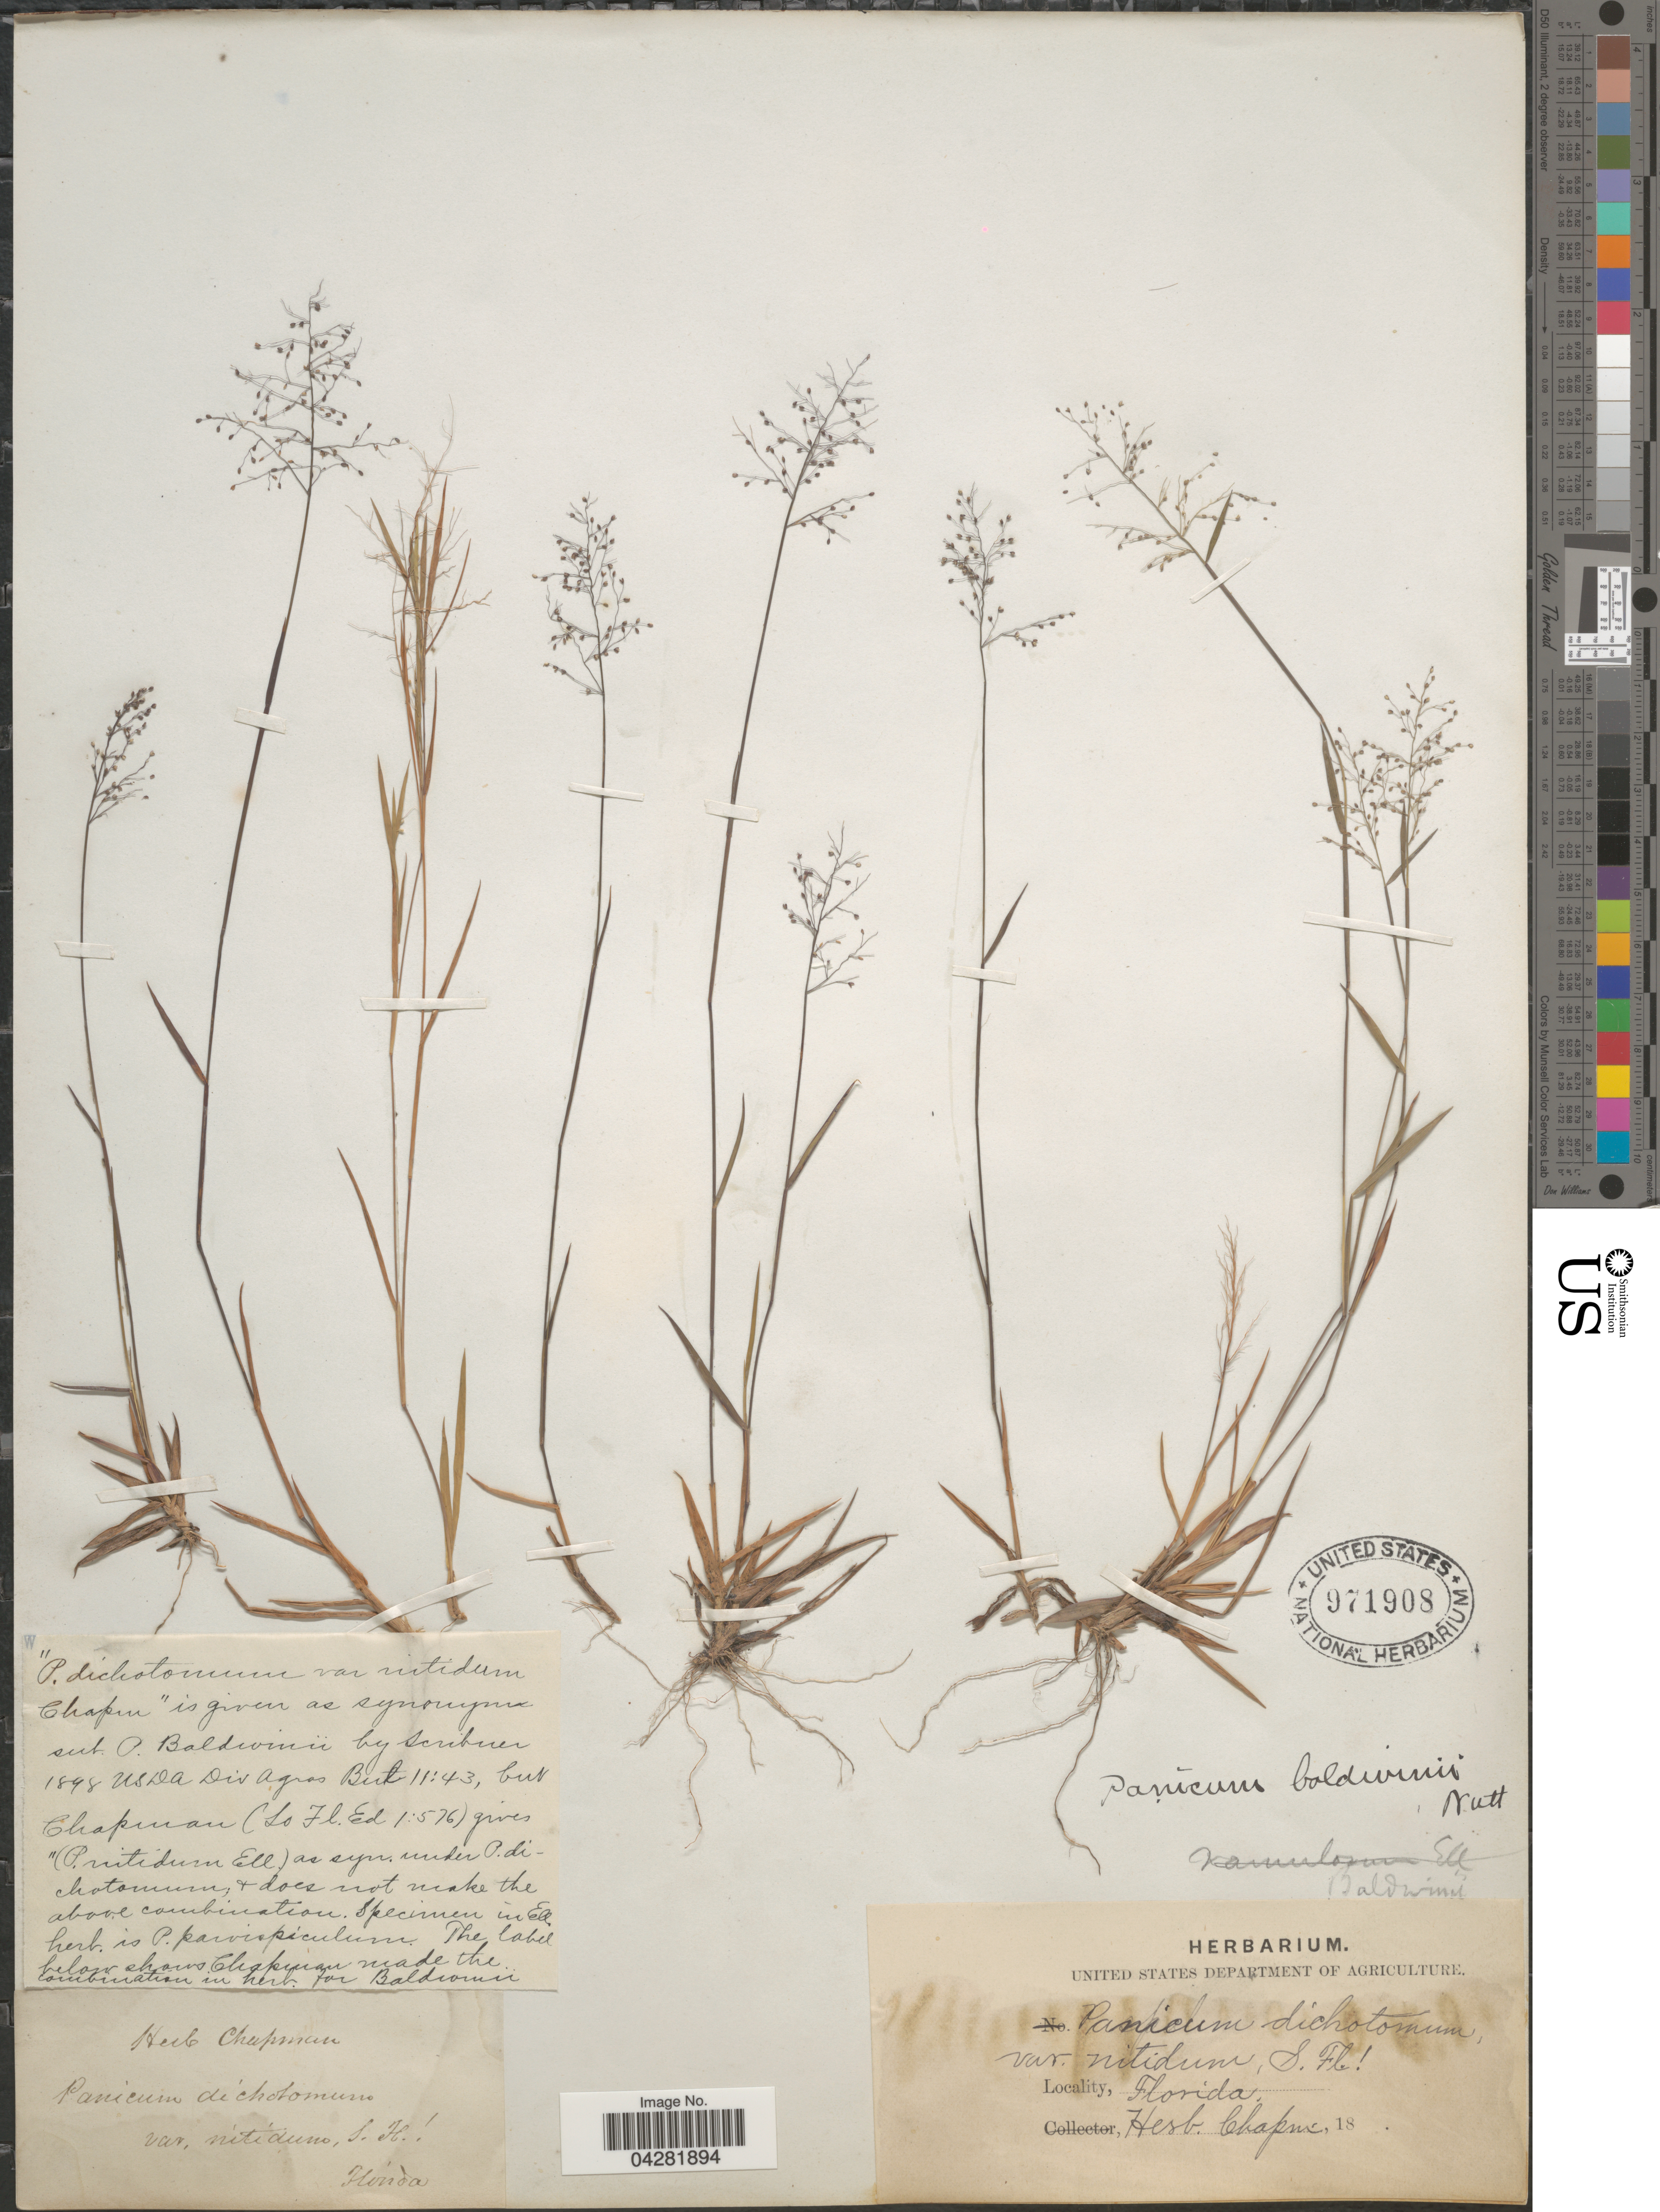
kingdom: Plantae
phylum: Tracheophyta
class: Liliopsida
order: Poales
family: Poaceae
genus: Dichanthelium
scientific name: Dichanthelium ensifolium var. ensifolium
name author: (Baldwin ex Elliot) Gould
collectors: ex herb. Chapman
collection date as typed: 18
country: United States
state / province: Florida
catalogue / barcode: US 971908